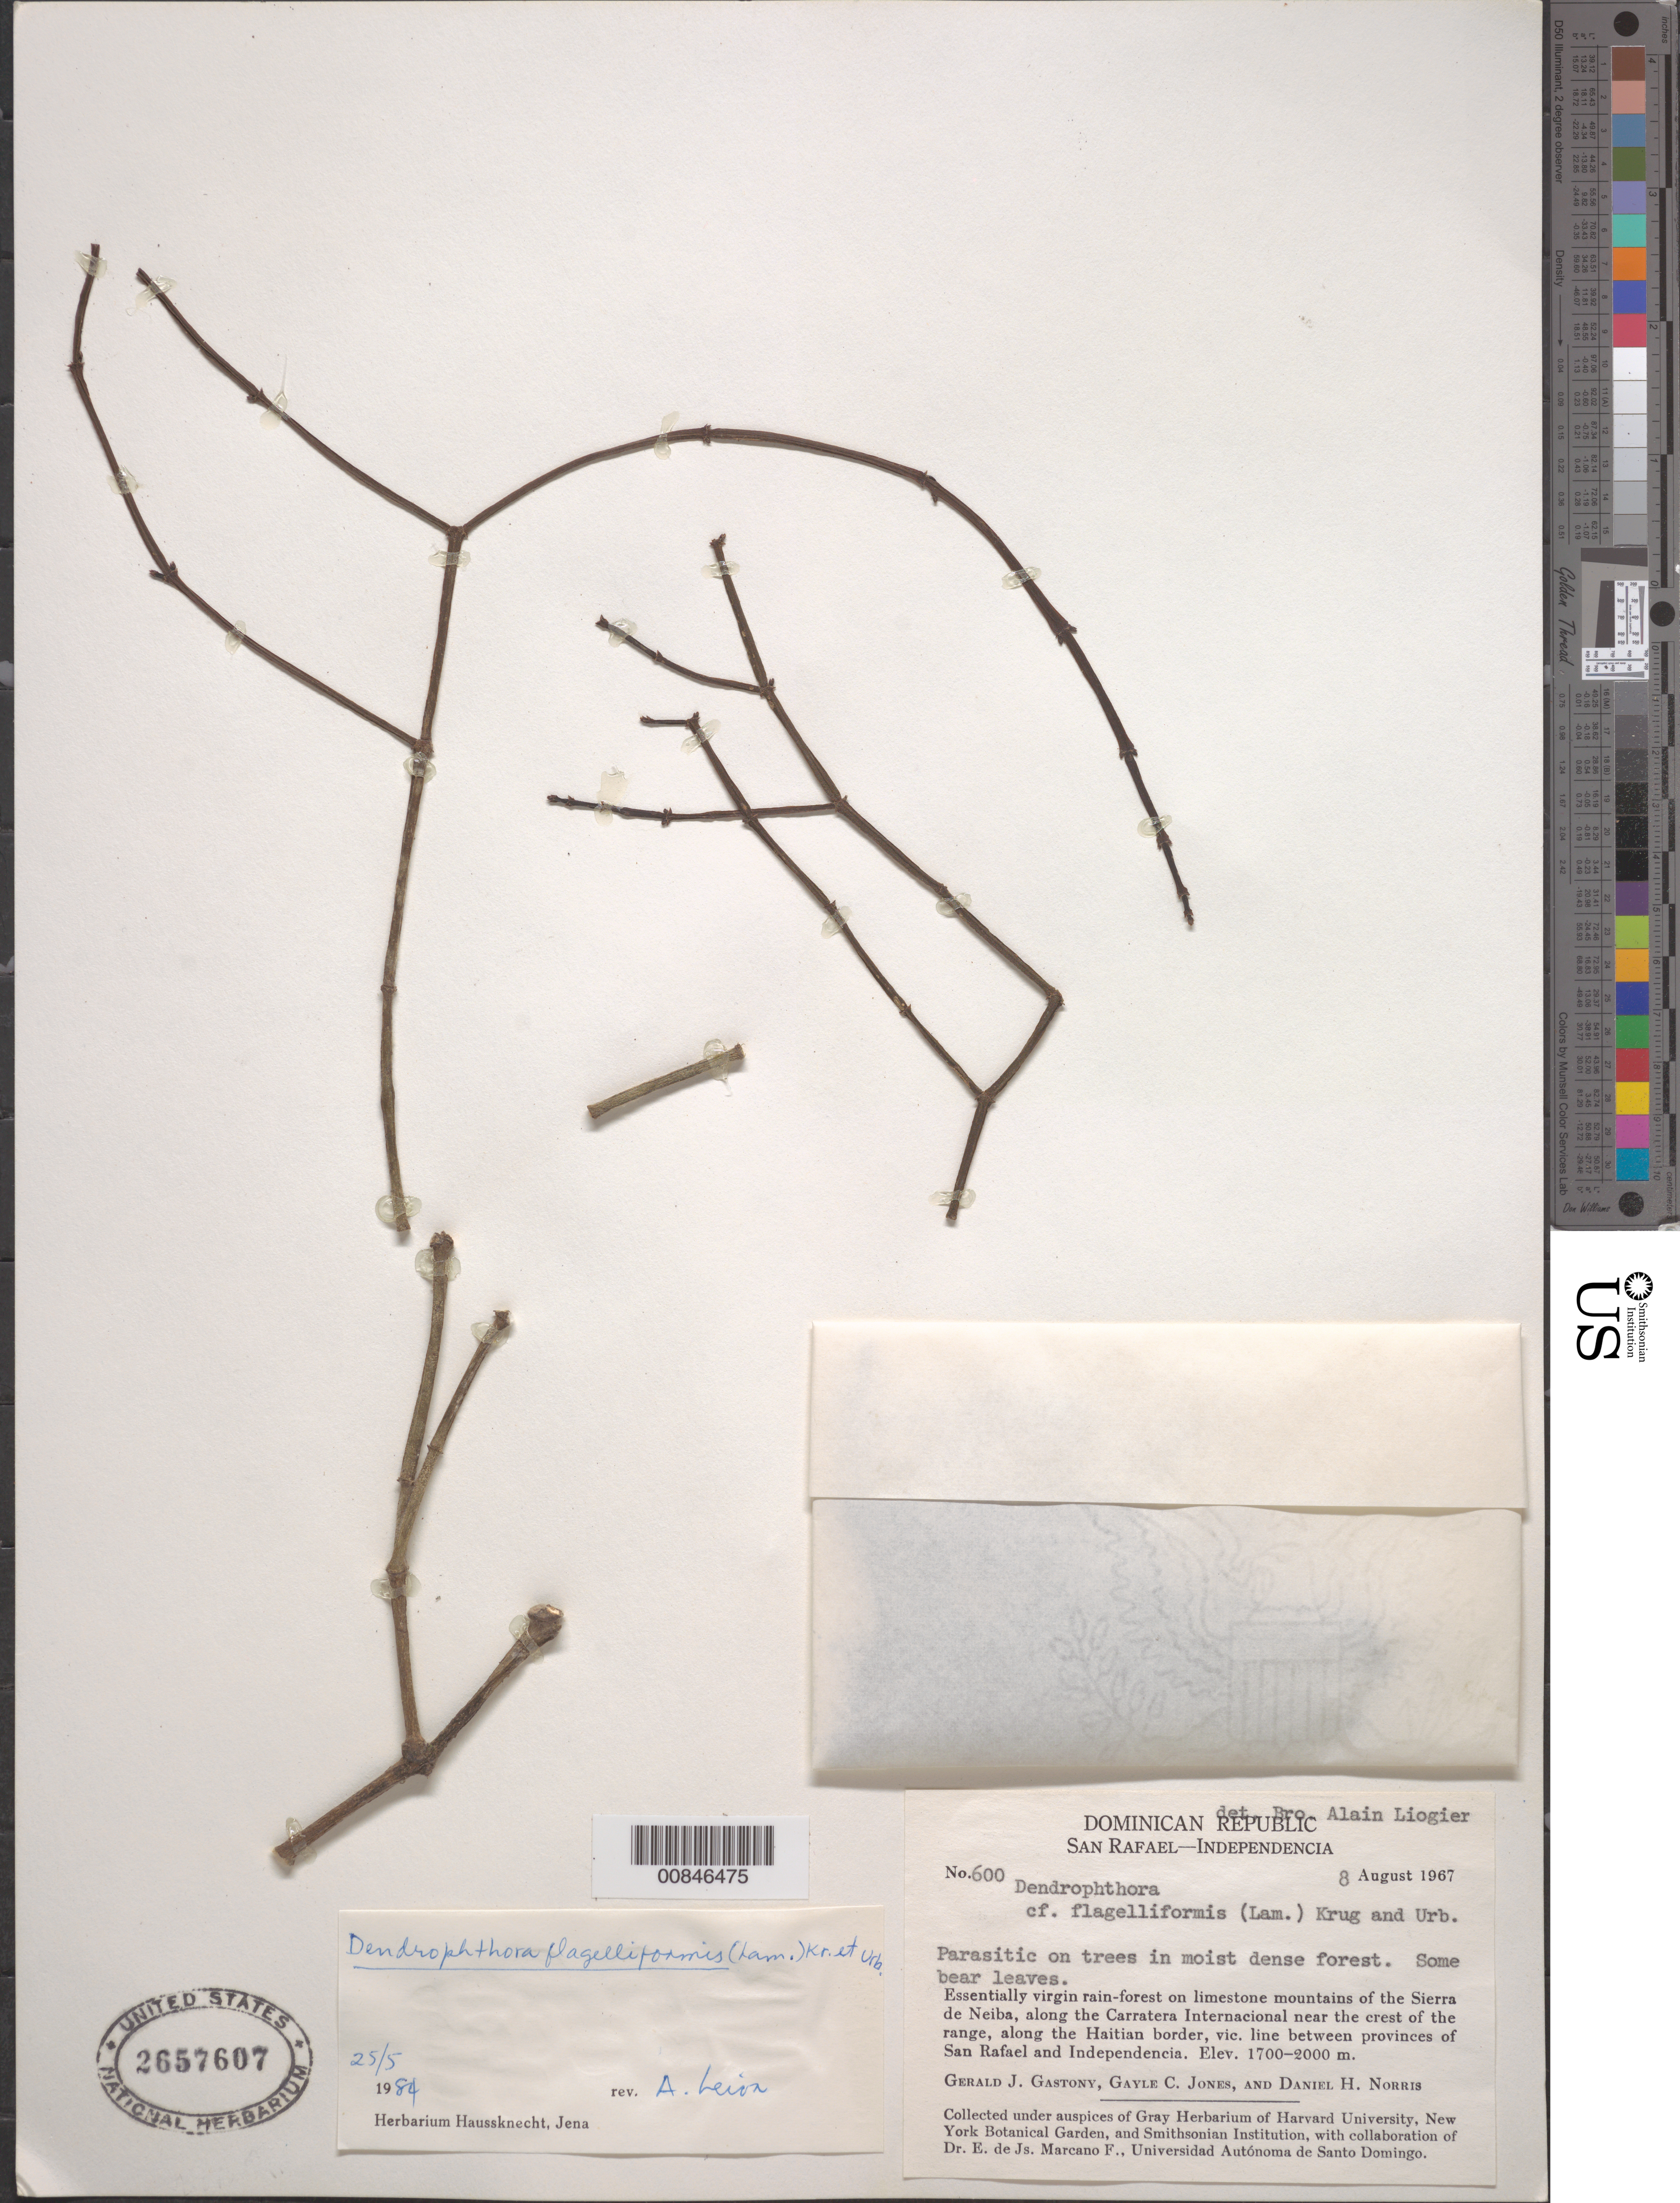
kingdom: Plantae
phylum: Tracheophyta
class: Magnoliopsida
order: Santalales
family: Viscaceae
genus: Dendrophthora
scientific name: Dendrophthora flagelliformis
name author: (Lam.) Krug & Urb.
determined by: Leiva, A.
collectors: G. Gastony, G. C. Jones & D. H. Norris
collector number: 600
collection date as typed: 08 Aug 1967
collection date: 1967-08-08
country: Dominican Republic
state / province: Elías Piña / Independencia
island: Hispaniola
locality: Sierra de Neiba, along the Carretera Internacional near the crest of the range, along the Haitian border, vic. line between provinces of San Rafael (obsolete) and Independencia.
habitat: On trees in moist dense forest. Essentially virgin rain-forest on limestone mountains.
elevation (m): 1700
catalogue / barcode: US 2657607